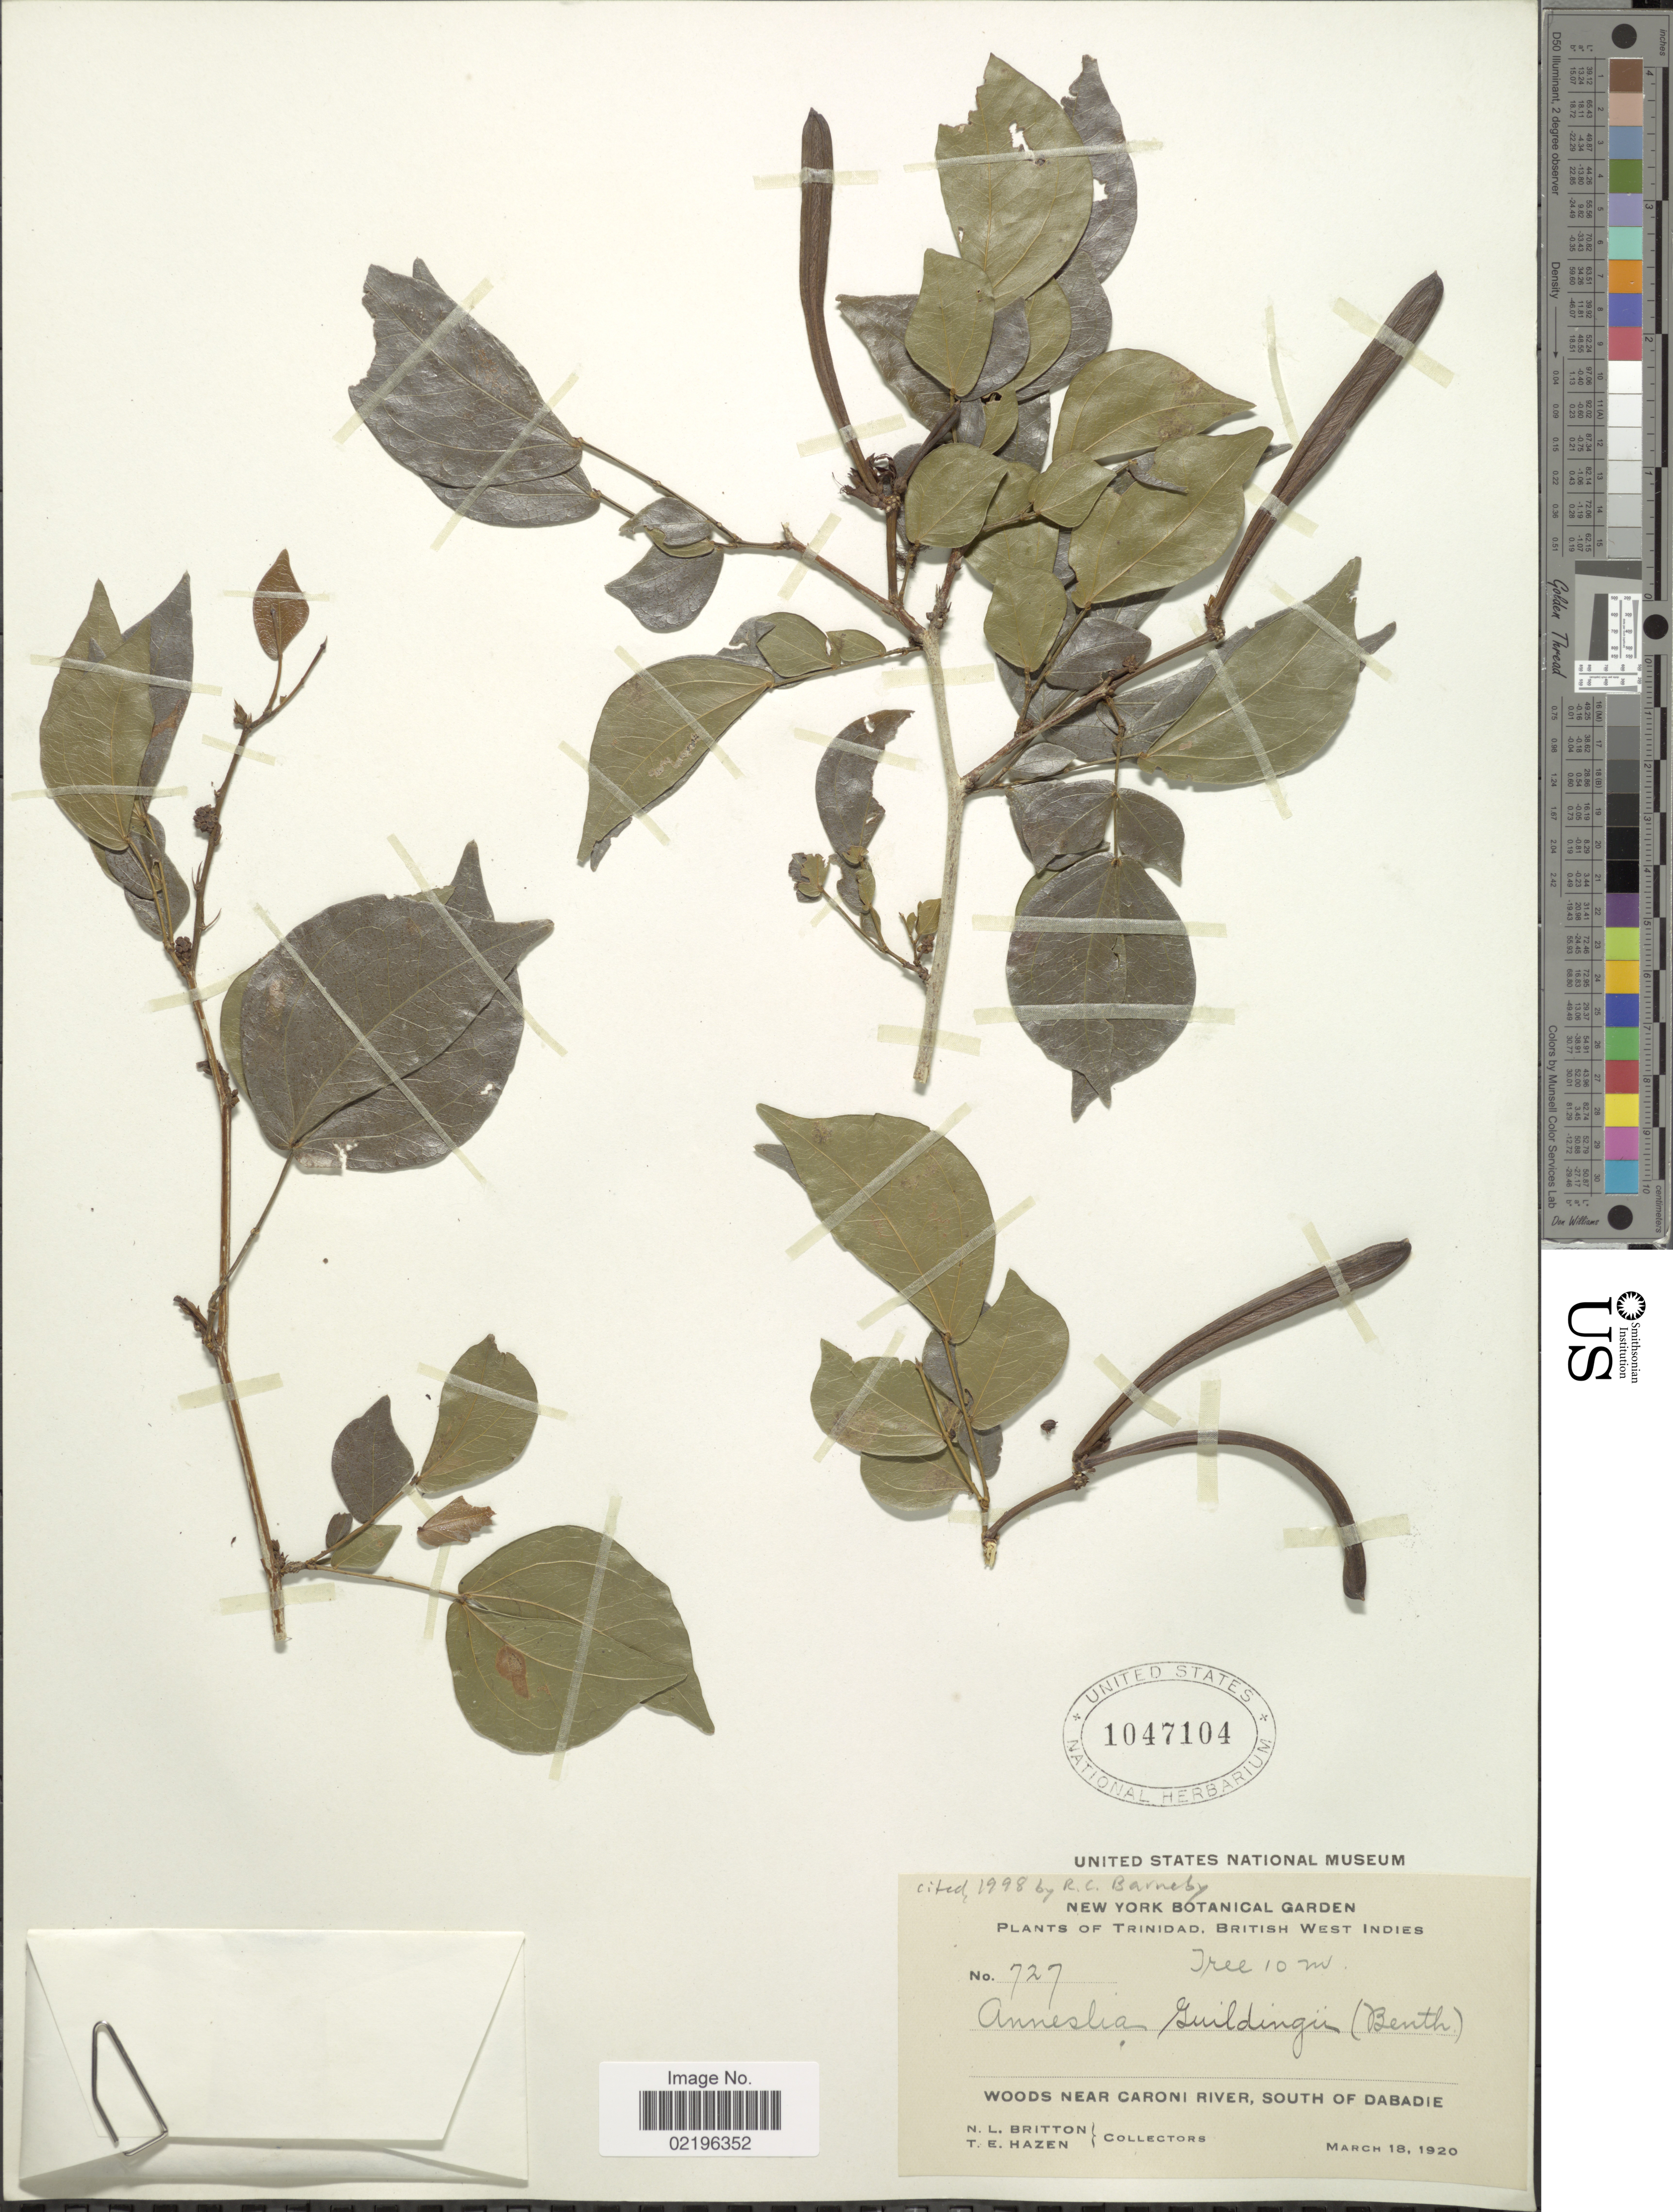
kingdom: Plantae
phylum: Tracheophyta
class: Magnoliopsida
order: Fabales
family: Fabaceae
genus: Calliandra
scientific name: Calliandra guildingii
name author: Benth.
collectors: N. Britton & T. E. Hazen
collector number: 727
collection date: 1920-03-18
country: Trinidad and Tobago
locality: Trinidad, British West indies, woods near Caroni river, South of Dabadie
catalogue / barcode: US 1047104